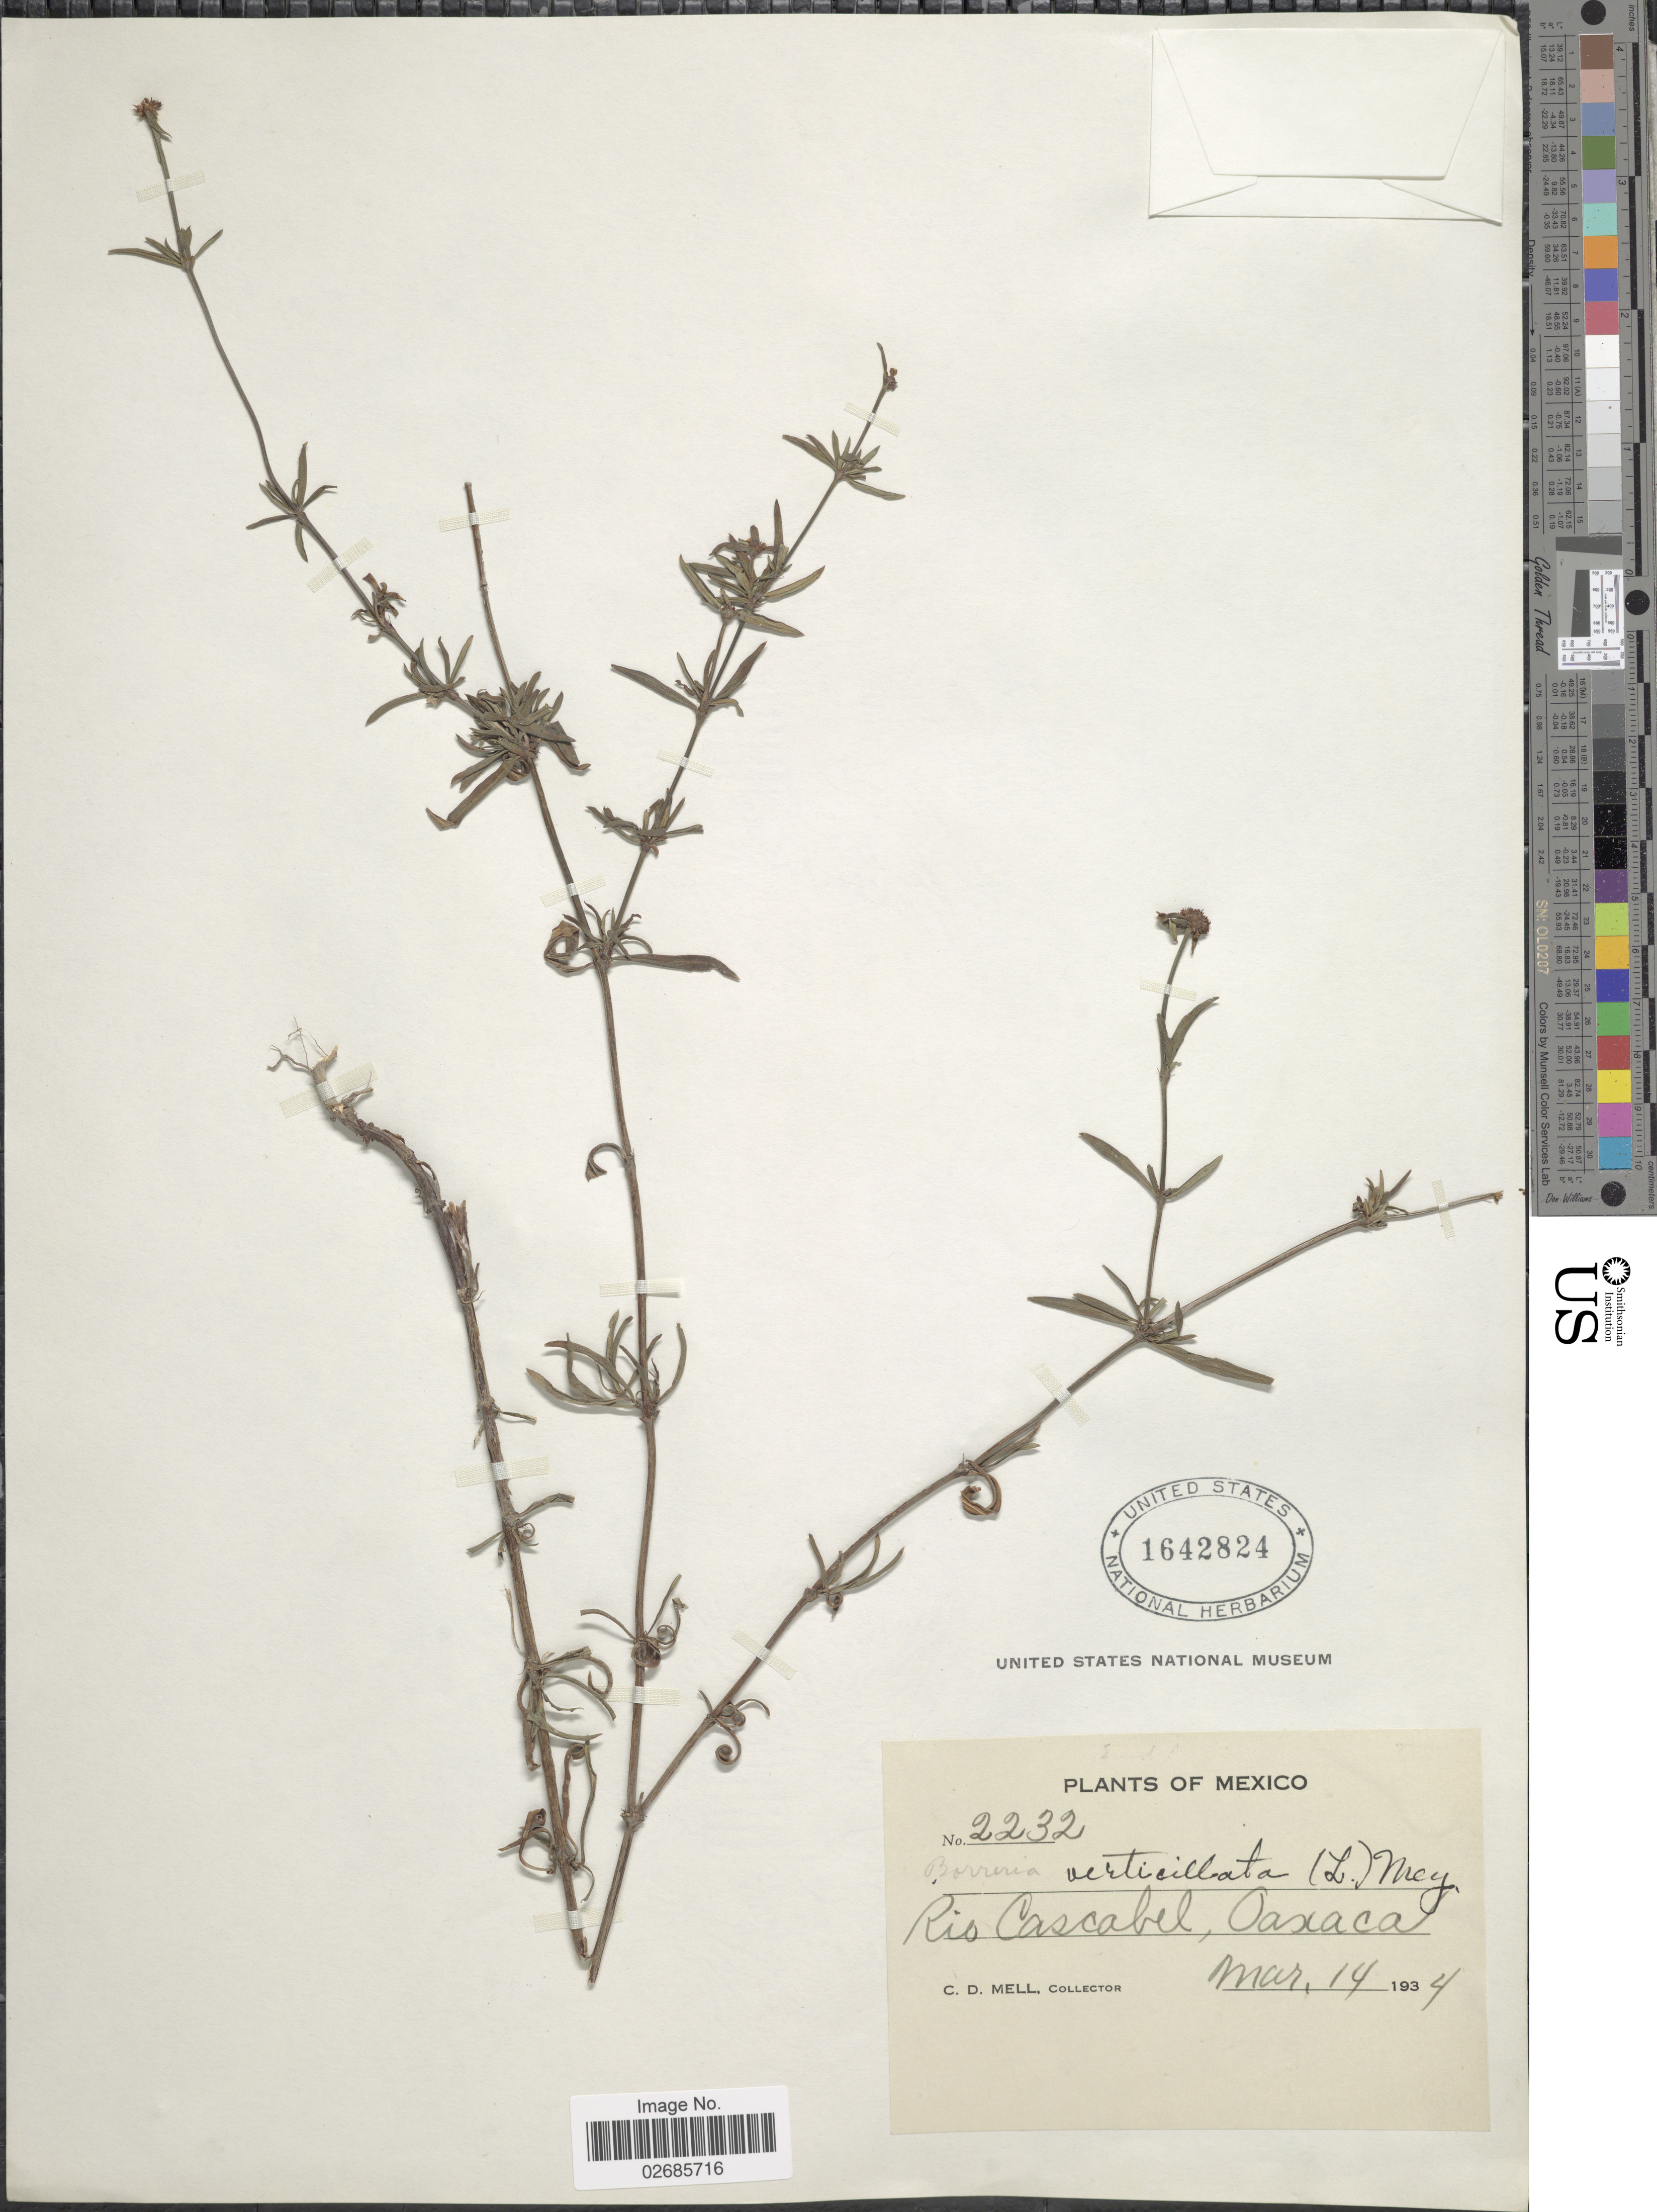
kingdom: Plantae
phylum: Tracheophyta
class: Magnoliopsida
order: Gentianales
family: Rubiaceae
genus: Borreria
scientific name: Borreria verticillata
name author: (L.) G. Mey.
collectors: C. D. Mell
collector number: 2232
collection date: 1934-03-14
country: Mexico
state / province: Oaxaca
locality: Rio cascabel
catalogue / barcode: US 1642824